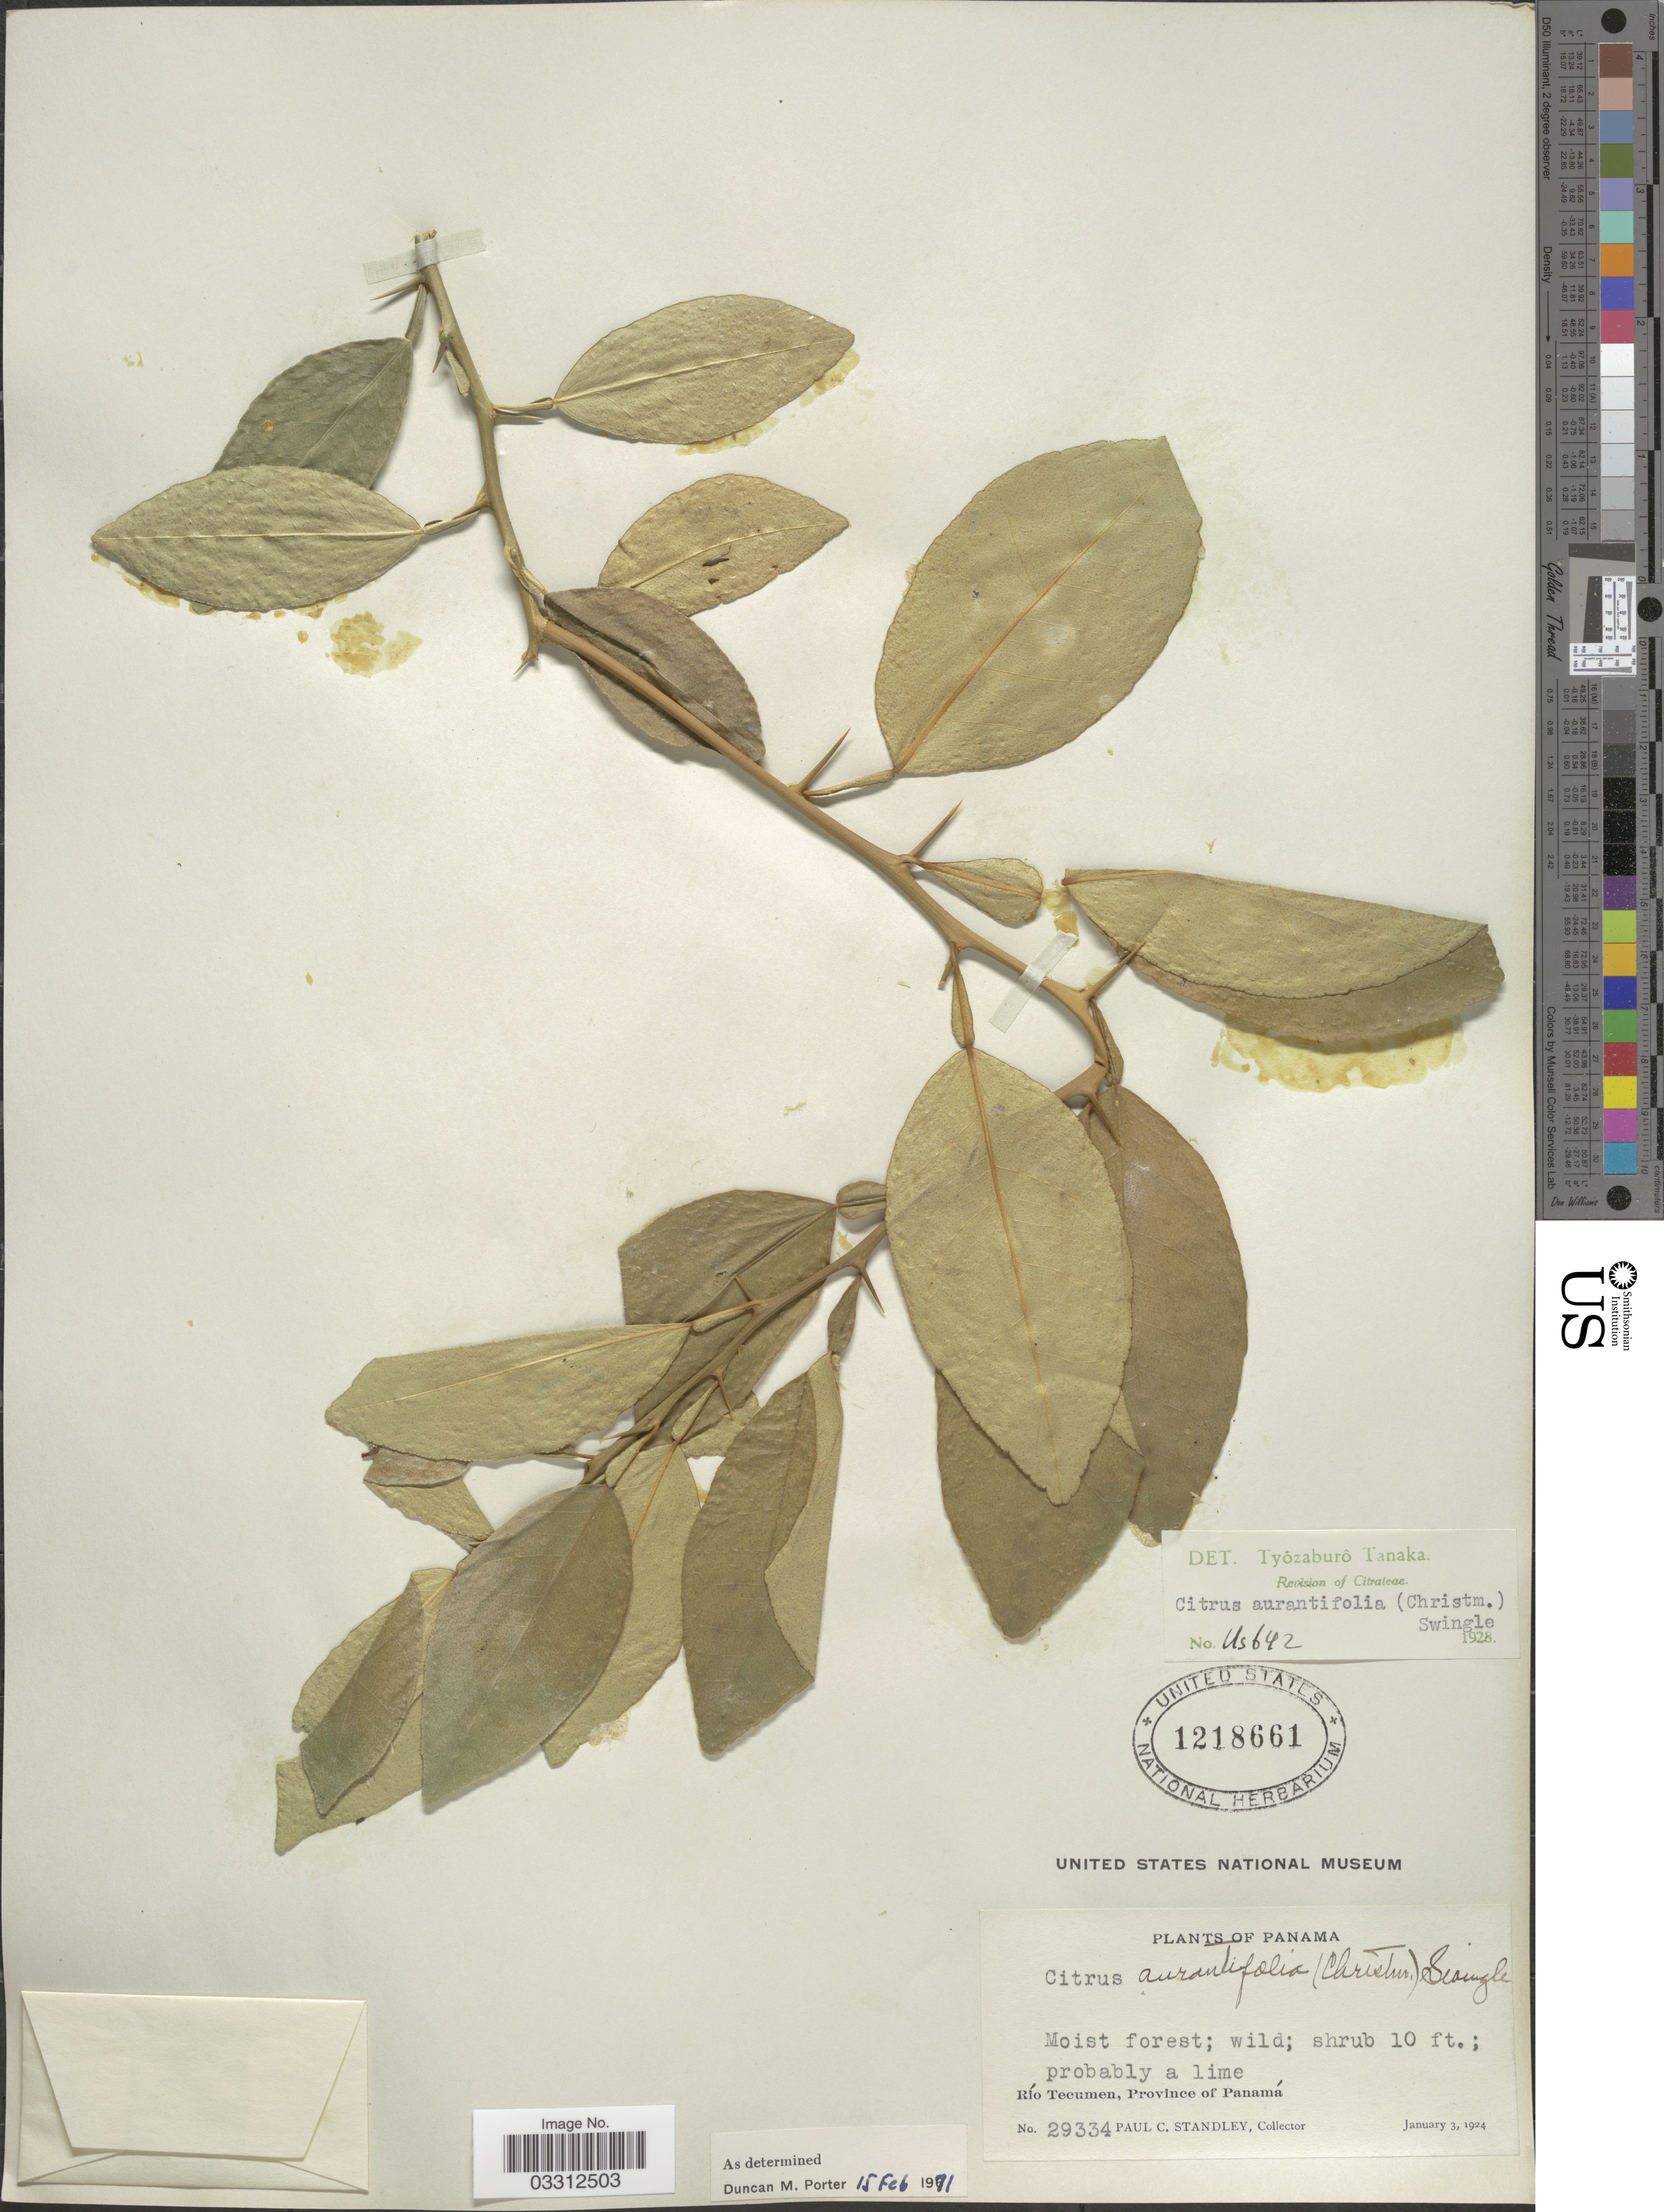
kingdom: Plantae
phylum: Tracheophyta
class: Magnoliopsida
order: Sapindales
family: Rutaceae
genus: Citrus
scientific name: Citrus x aurantifolia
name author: (Christm.) Swingle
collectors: P. C. Standley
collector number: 29334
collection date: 1924-01-03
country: Panama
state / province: Panamá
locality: Río Tecumen.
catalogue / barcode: US 1218661